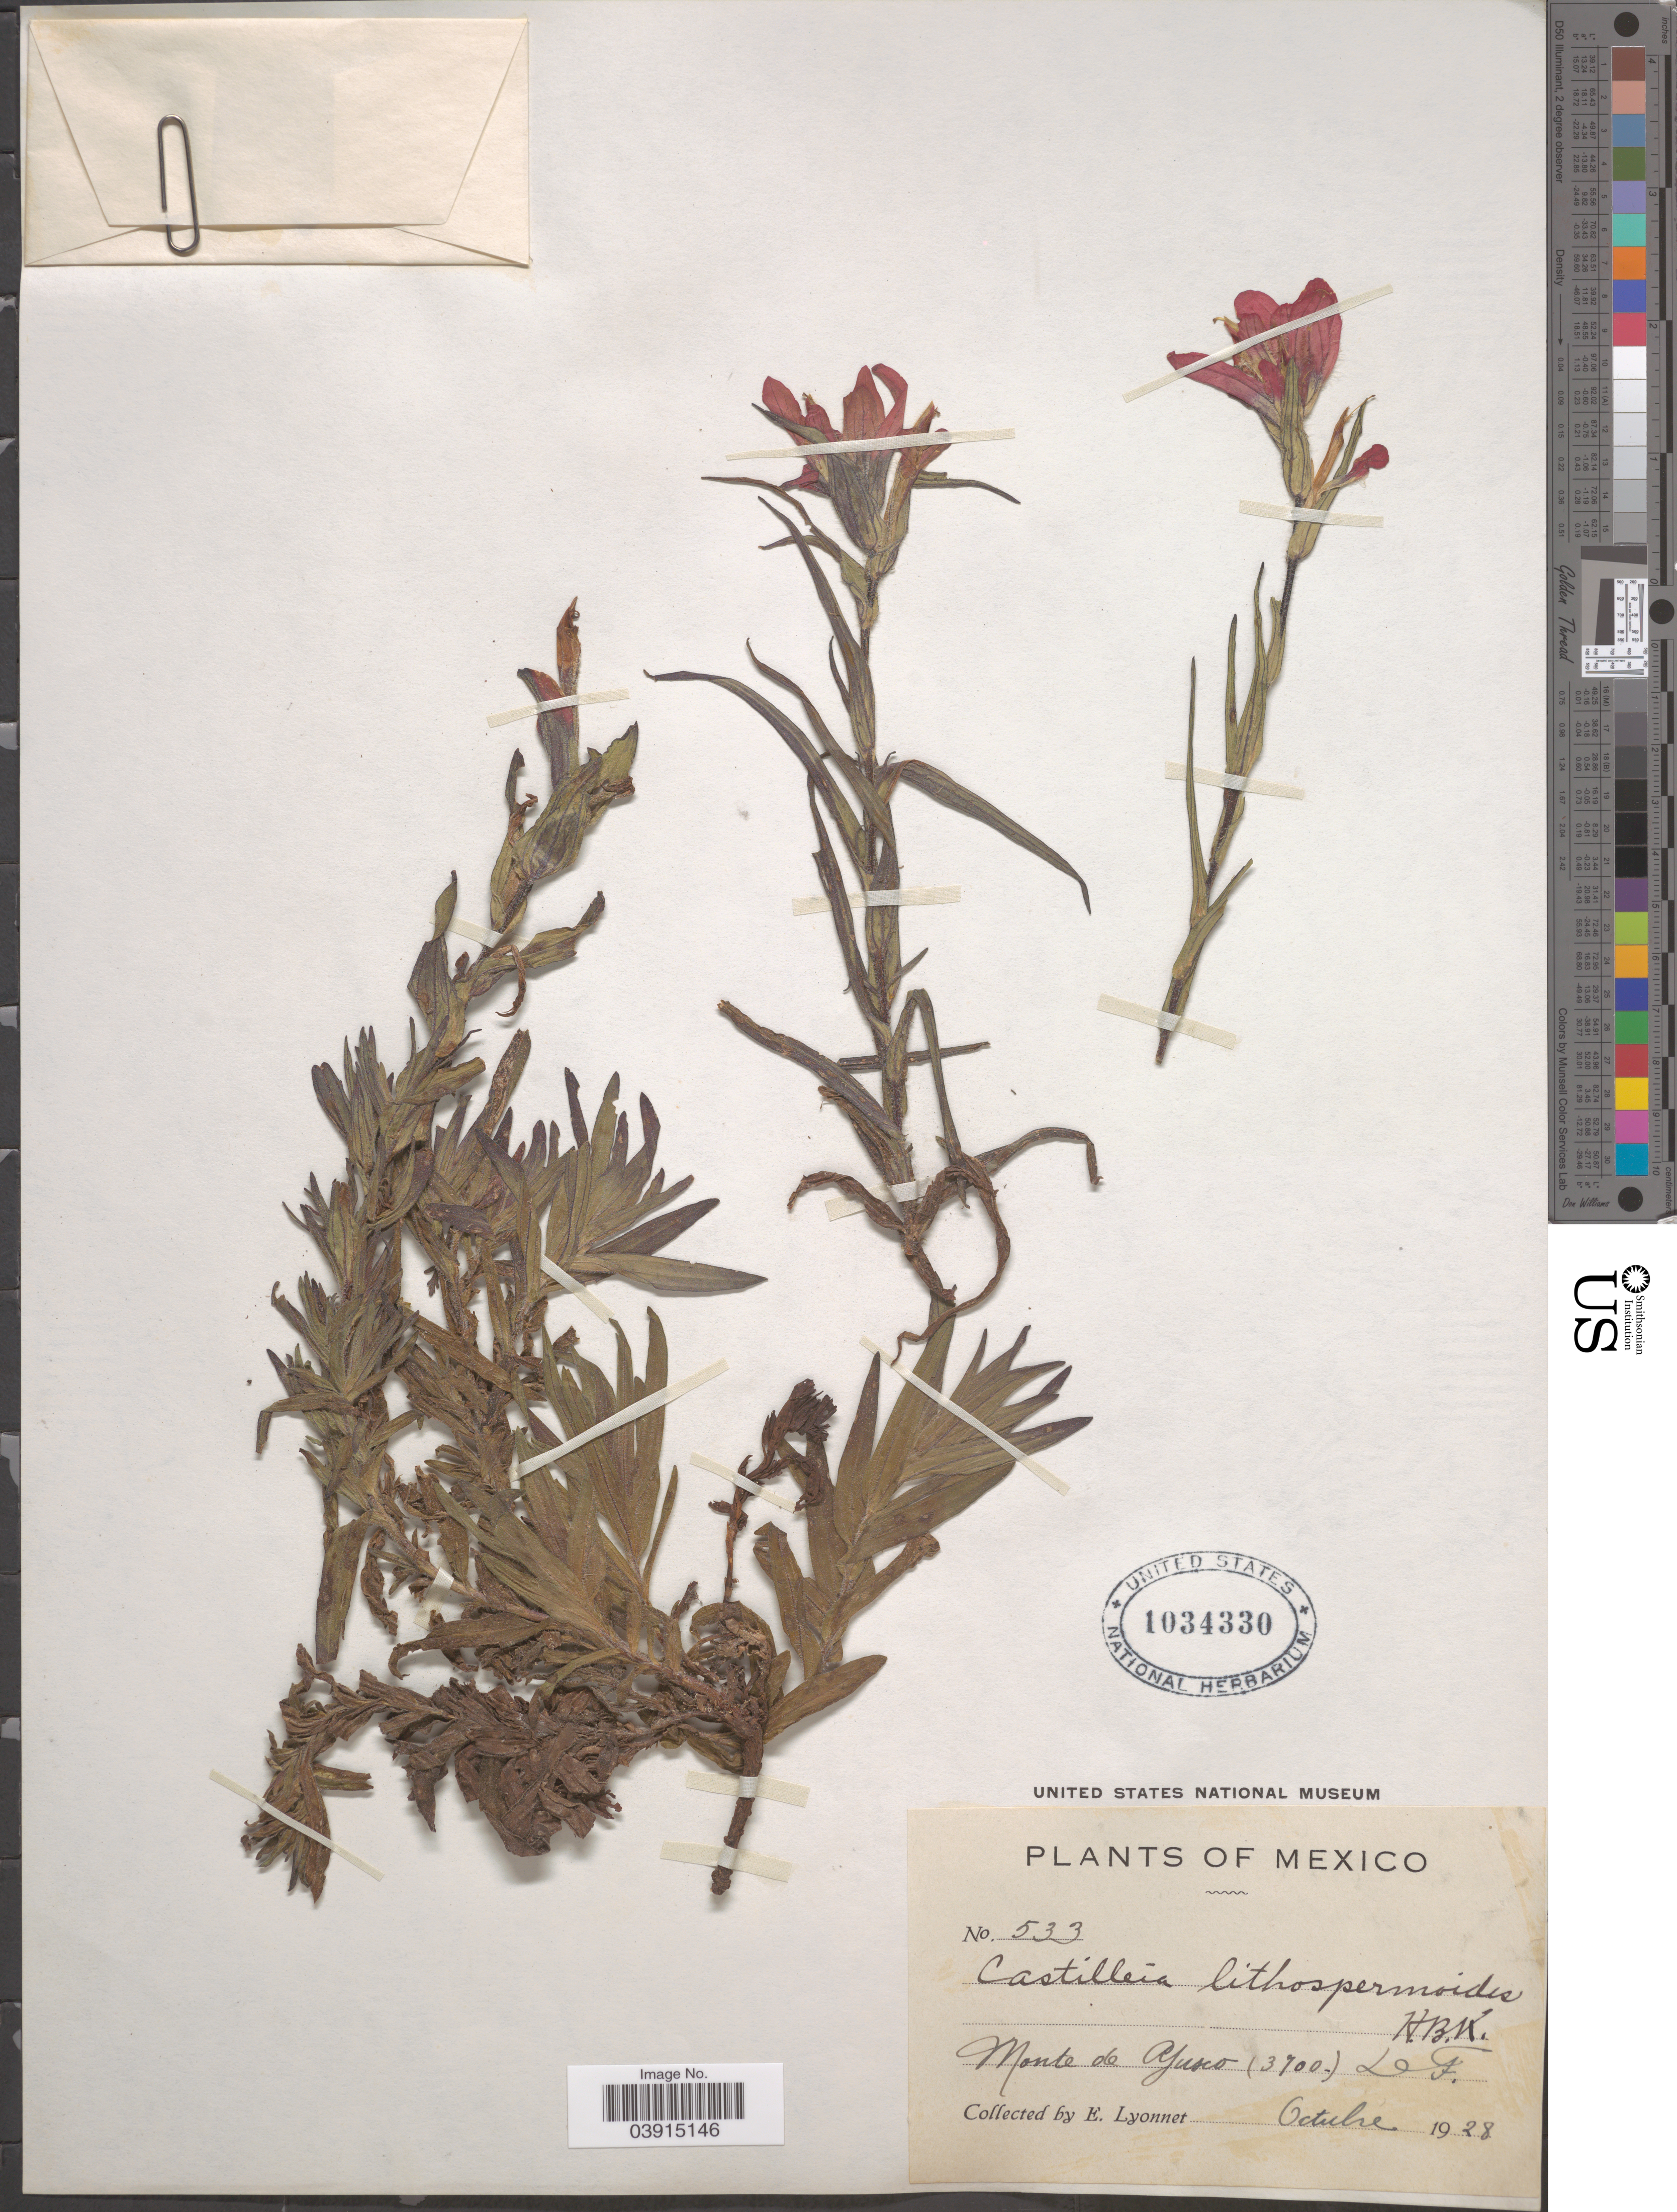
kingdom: Plantae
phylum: Tracheophyta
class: Magnoliopsida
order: Lamiales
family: Orobanchaceae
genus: Castilleja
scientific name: Castilleja cryptandra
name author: Eastw.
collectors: E. Lyonnet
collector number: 533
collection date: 1928-10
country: Mexico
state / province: Distrito Federal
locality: Monte de Ajusco.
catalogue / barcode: US 1034330